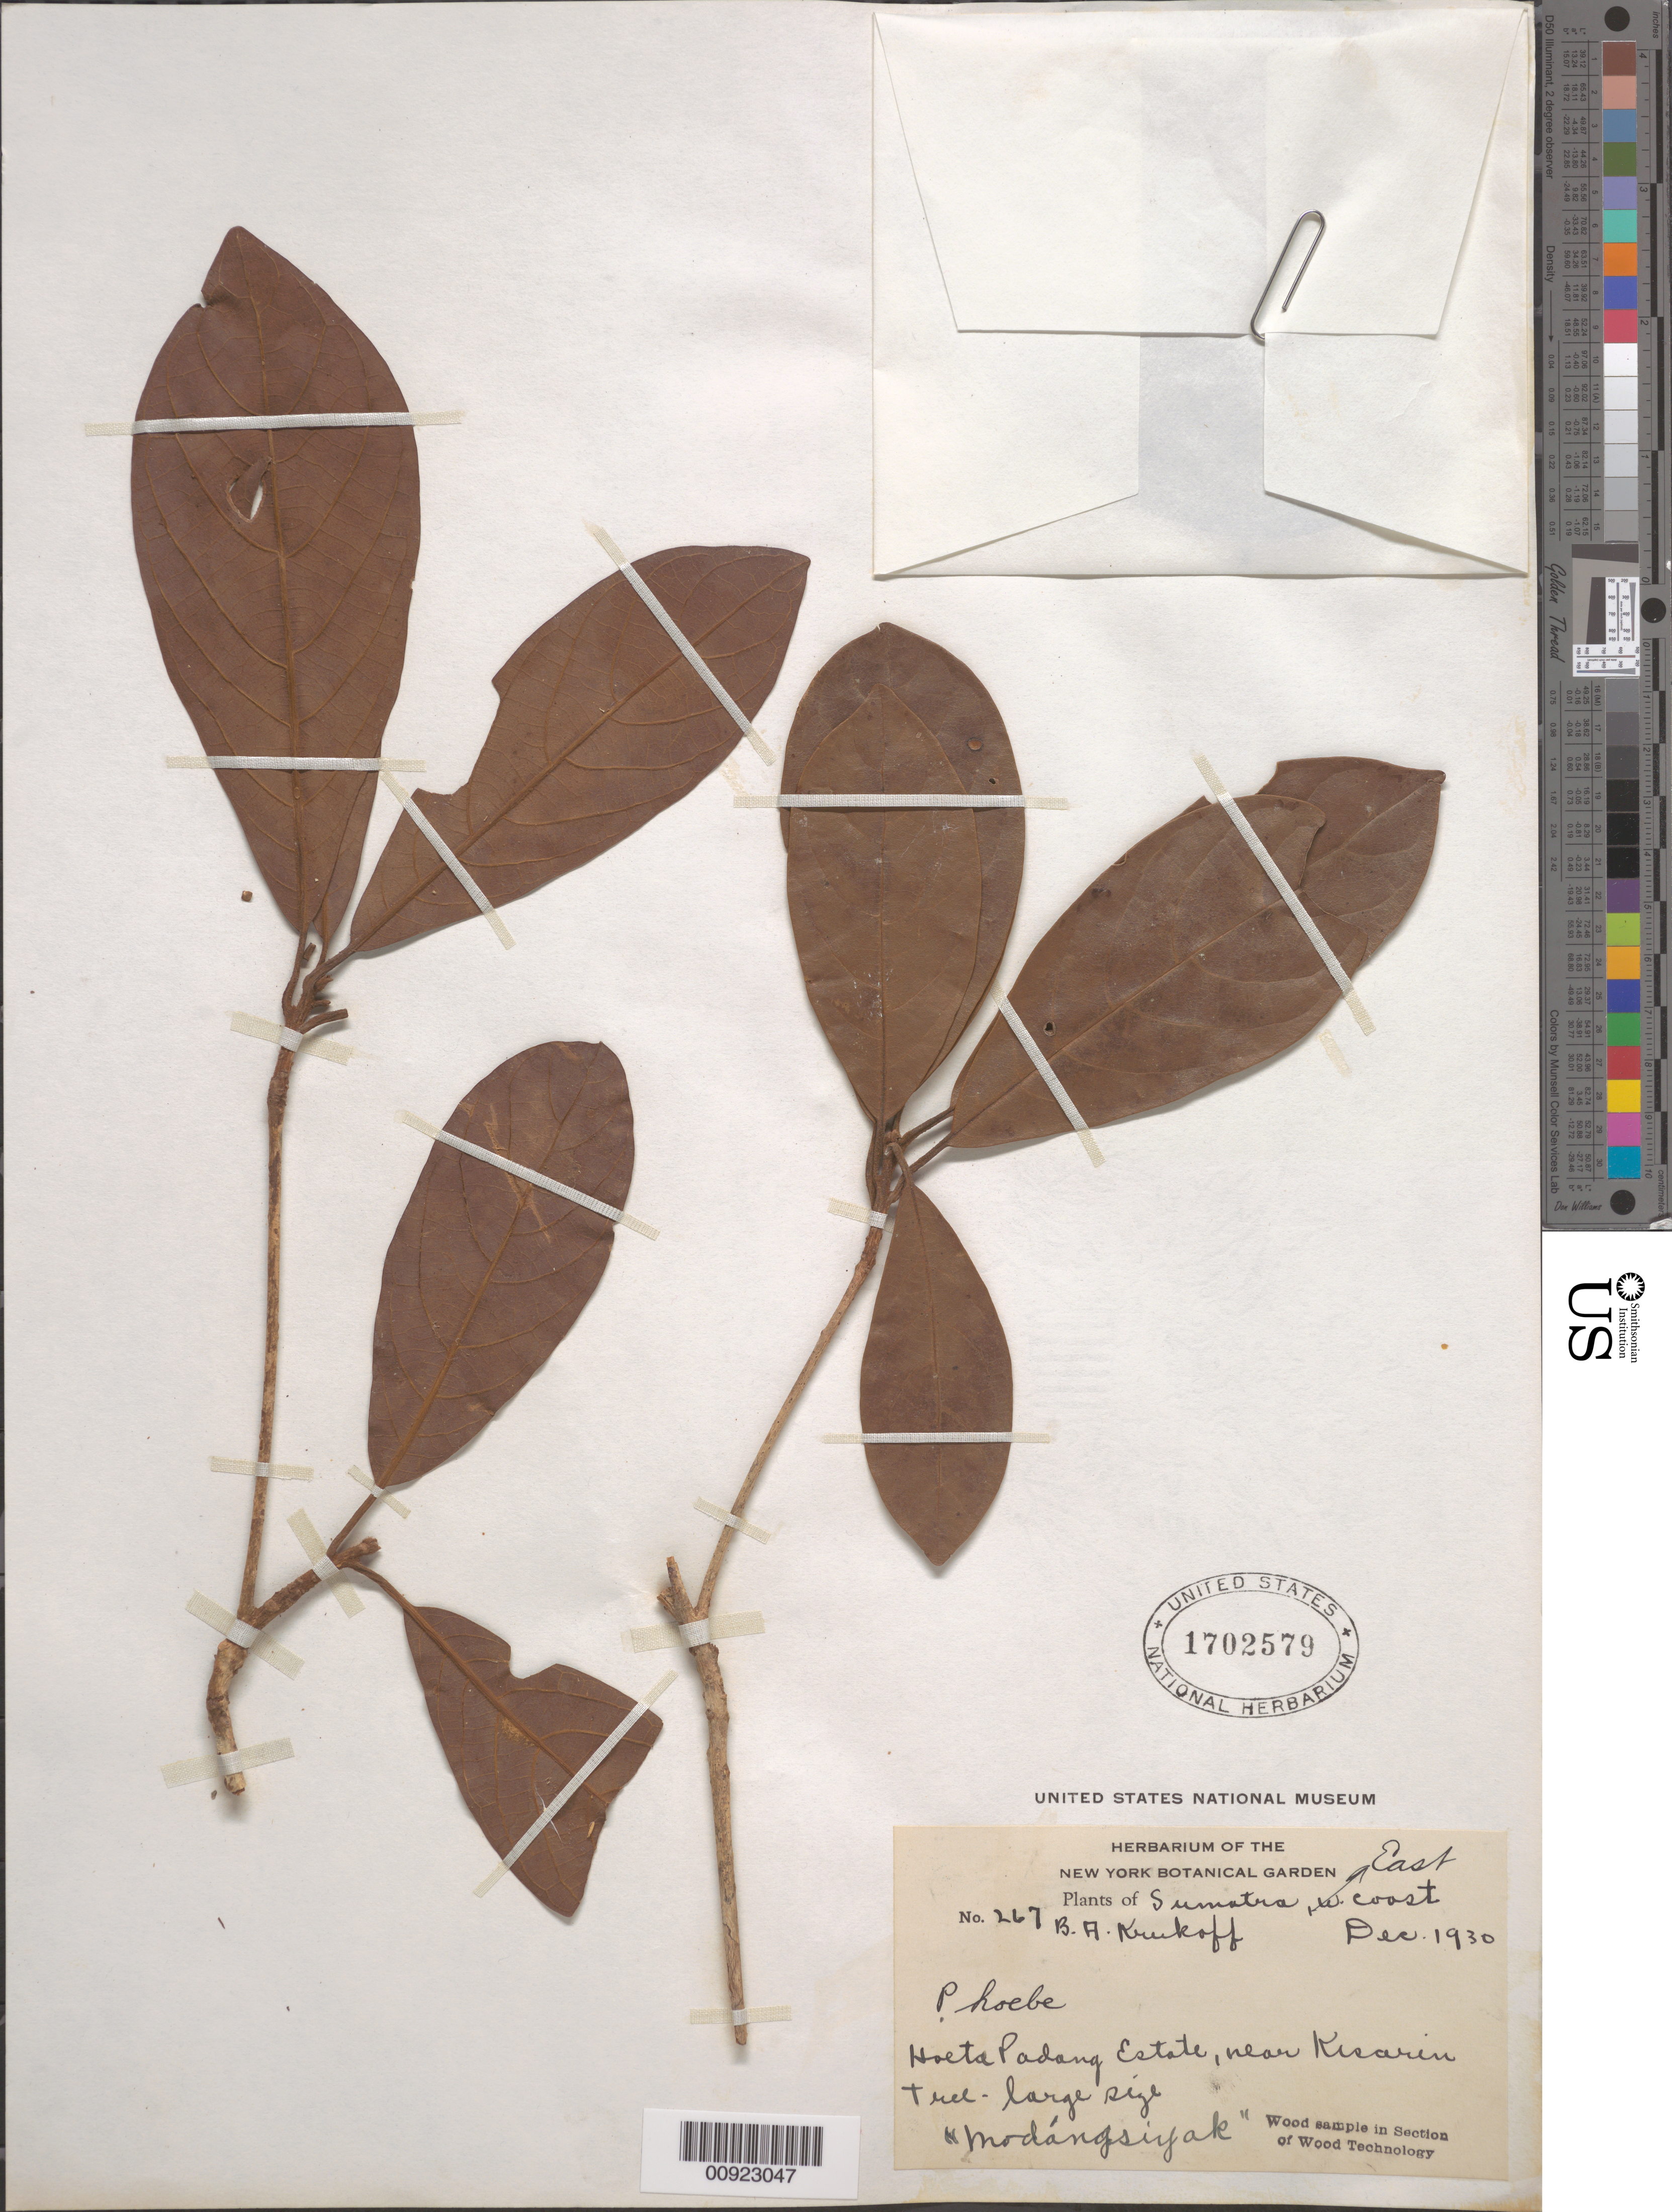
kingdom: Plantae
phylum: Tracheophyta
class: Magnoliopsida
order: Laurales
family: Lauraceae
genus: Phoebe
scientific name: Phoebe sp.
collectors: B. A. Krukoff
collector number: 267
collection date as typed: Dec 1930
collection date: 1930-12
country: Indonesia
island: Sumatra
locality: East coast; Hoeta Padang Estate, near Kisariu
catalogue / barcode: US 1702579